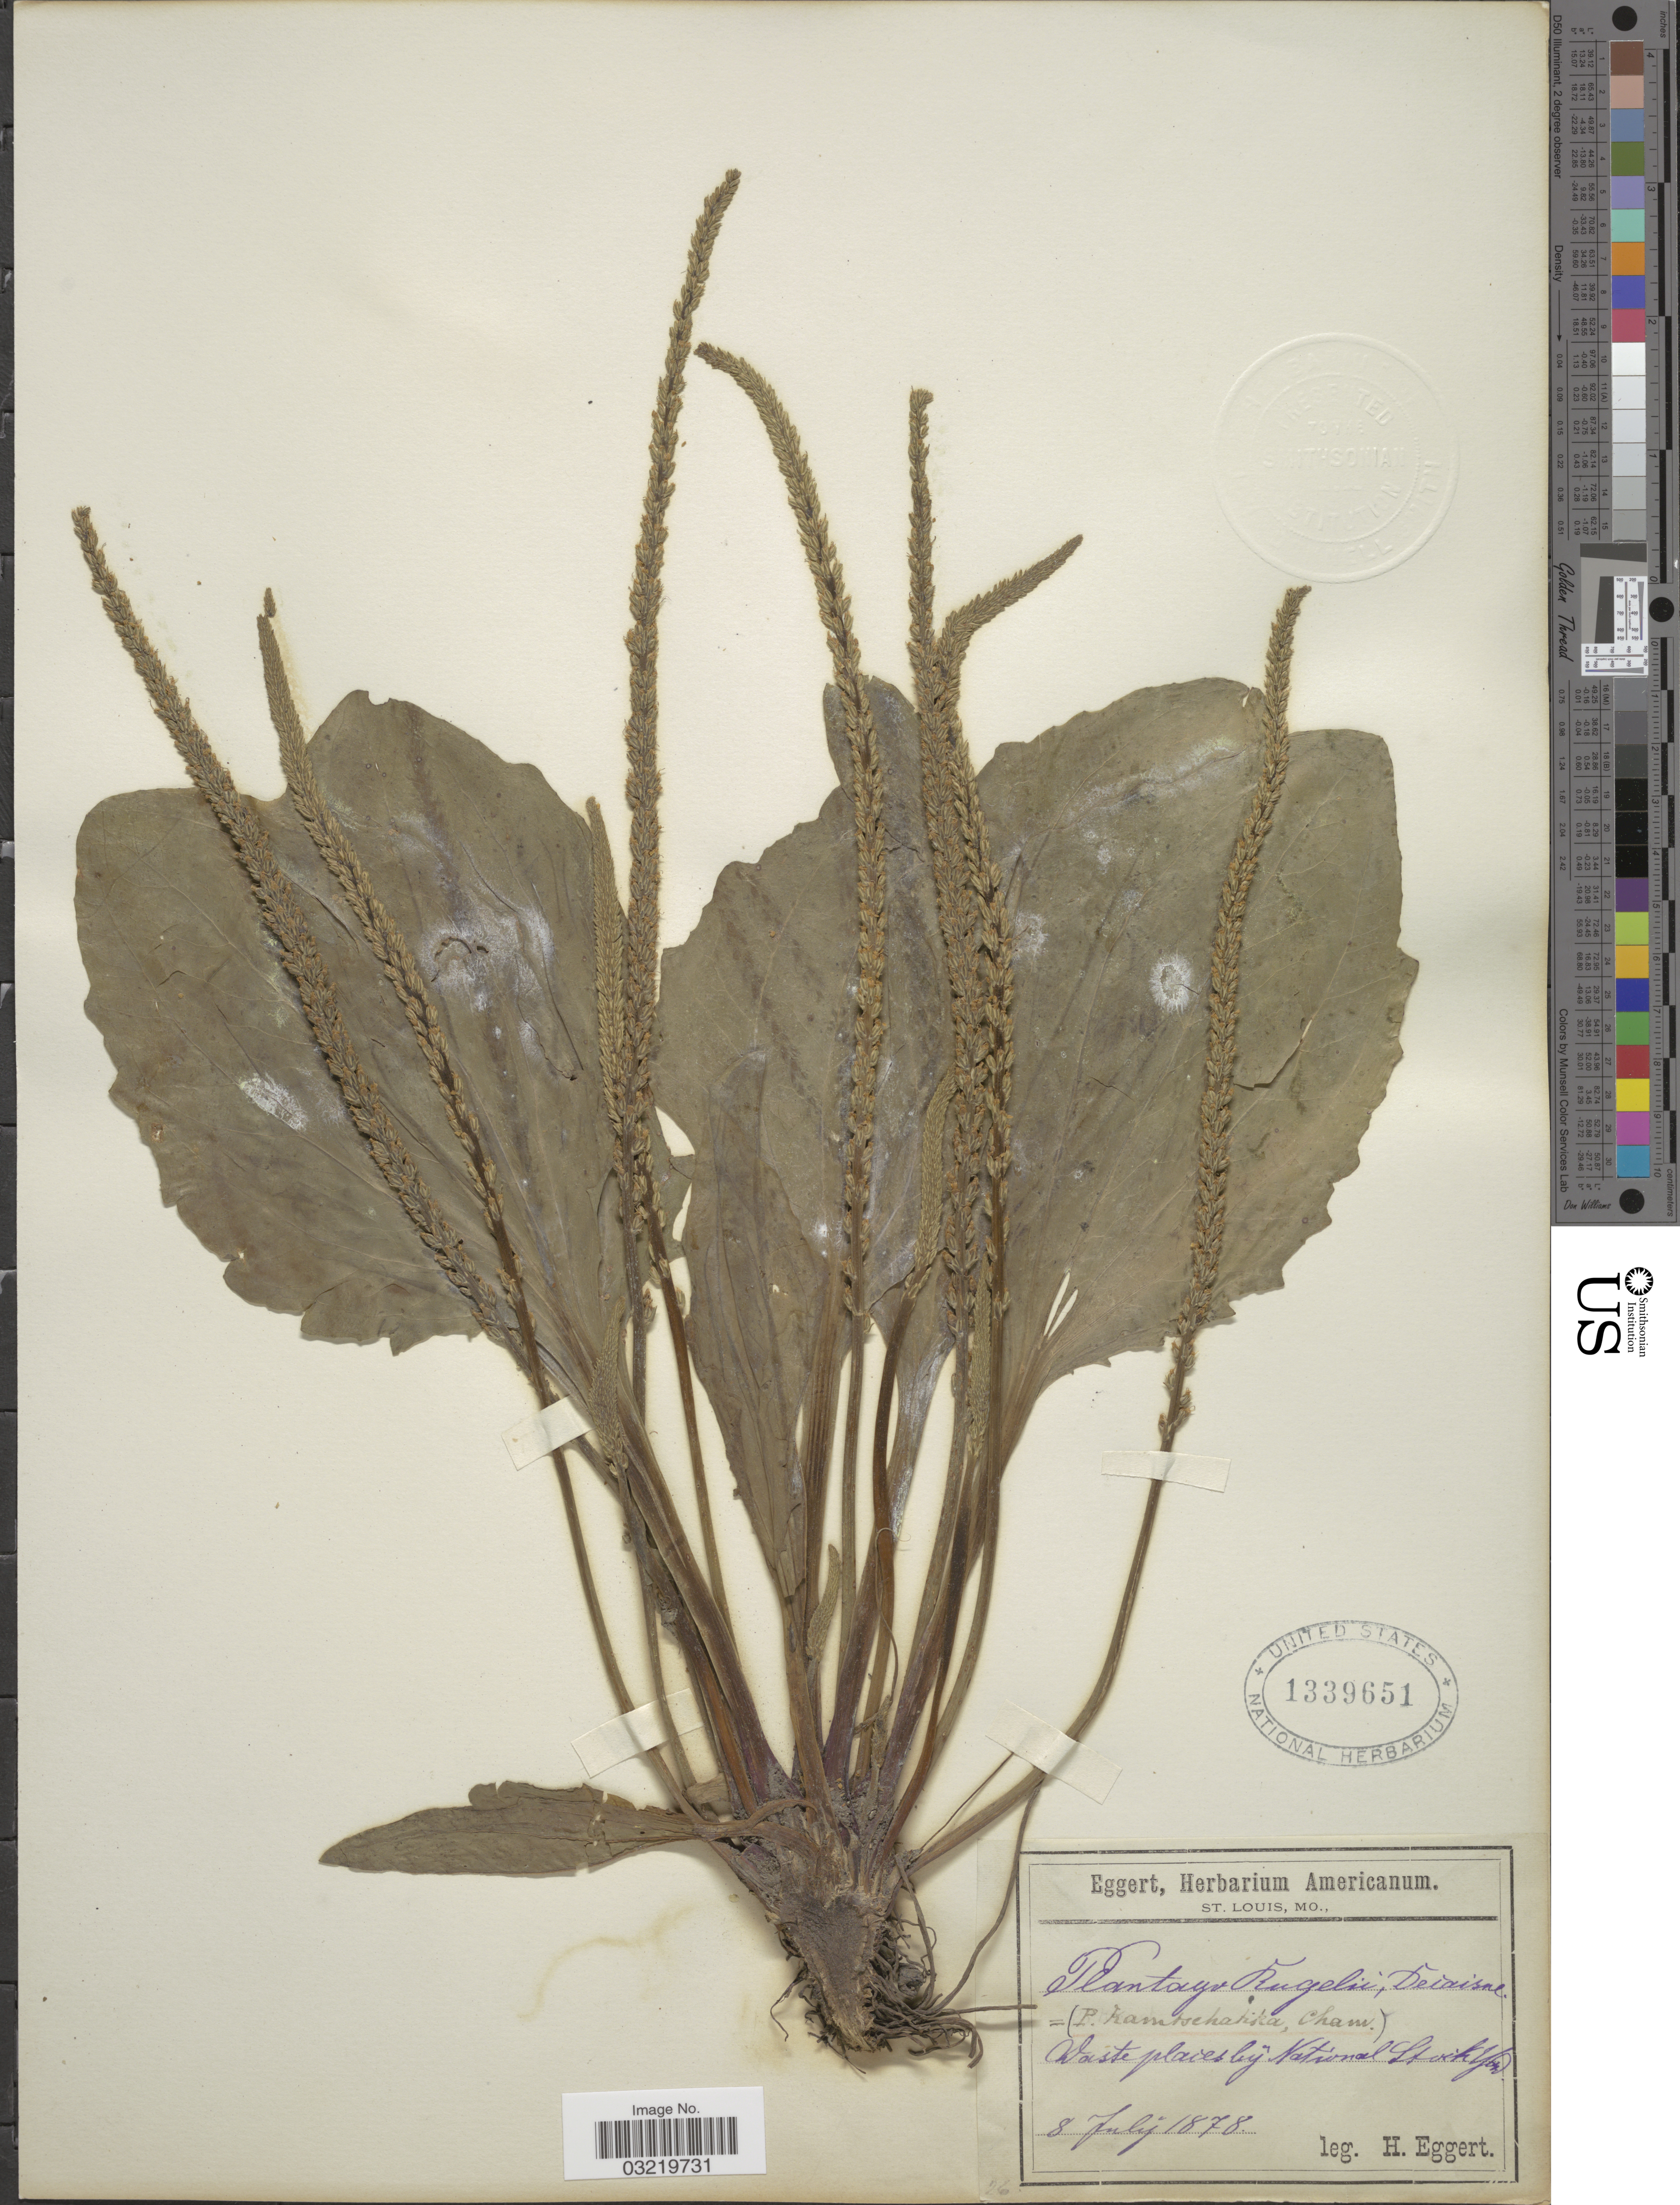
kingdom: Plantae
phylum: Tracheophyta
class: Magnoliopsida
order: Lamiales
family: Plantaginaceae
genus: Plantago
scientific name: Plantago rugelii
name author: Decne.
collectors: H. Eggert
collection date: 1878-07-08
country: United States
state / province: Missouri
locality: Waste places by National Stock Yard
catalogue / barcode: US 1339651